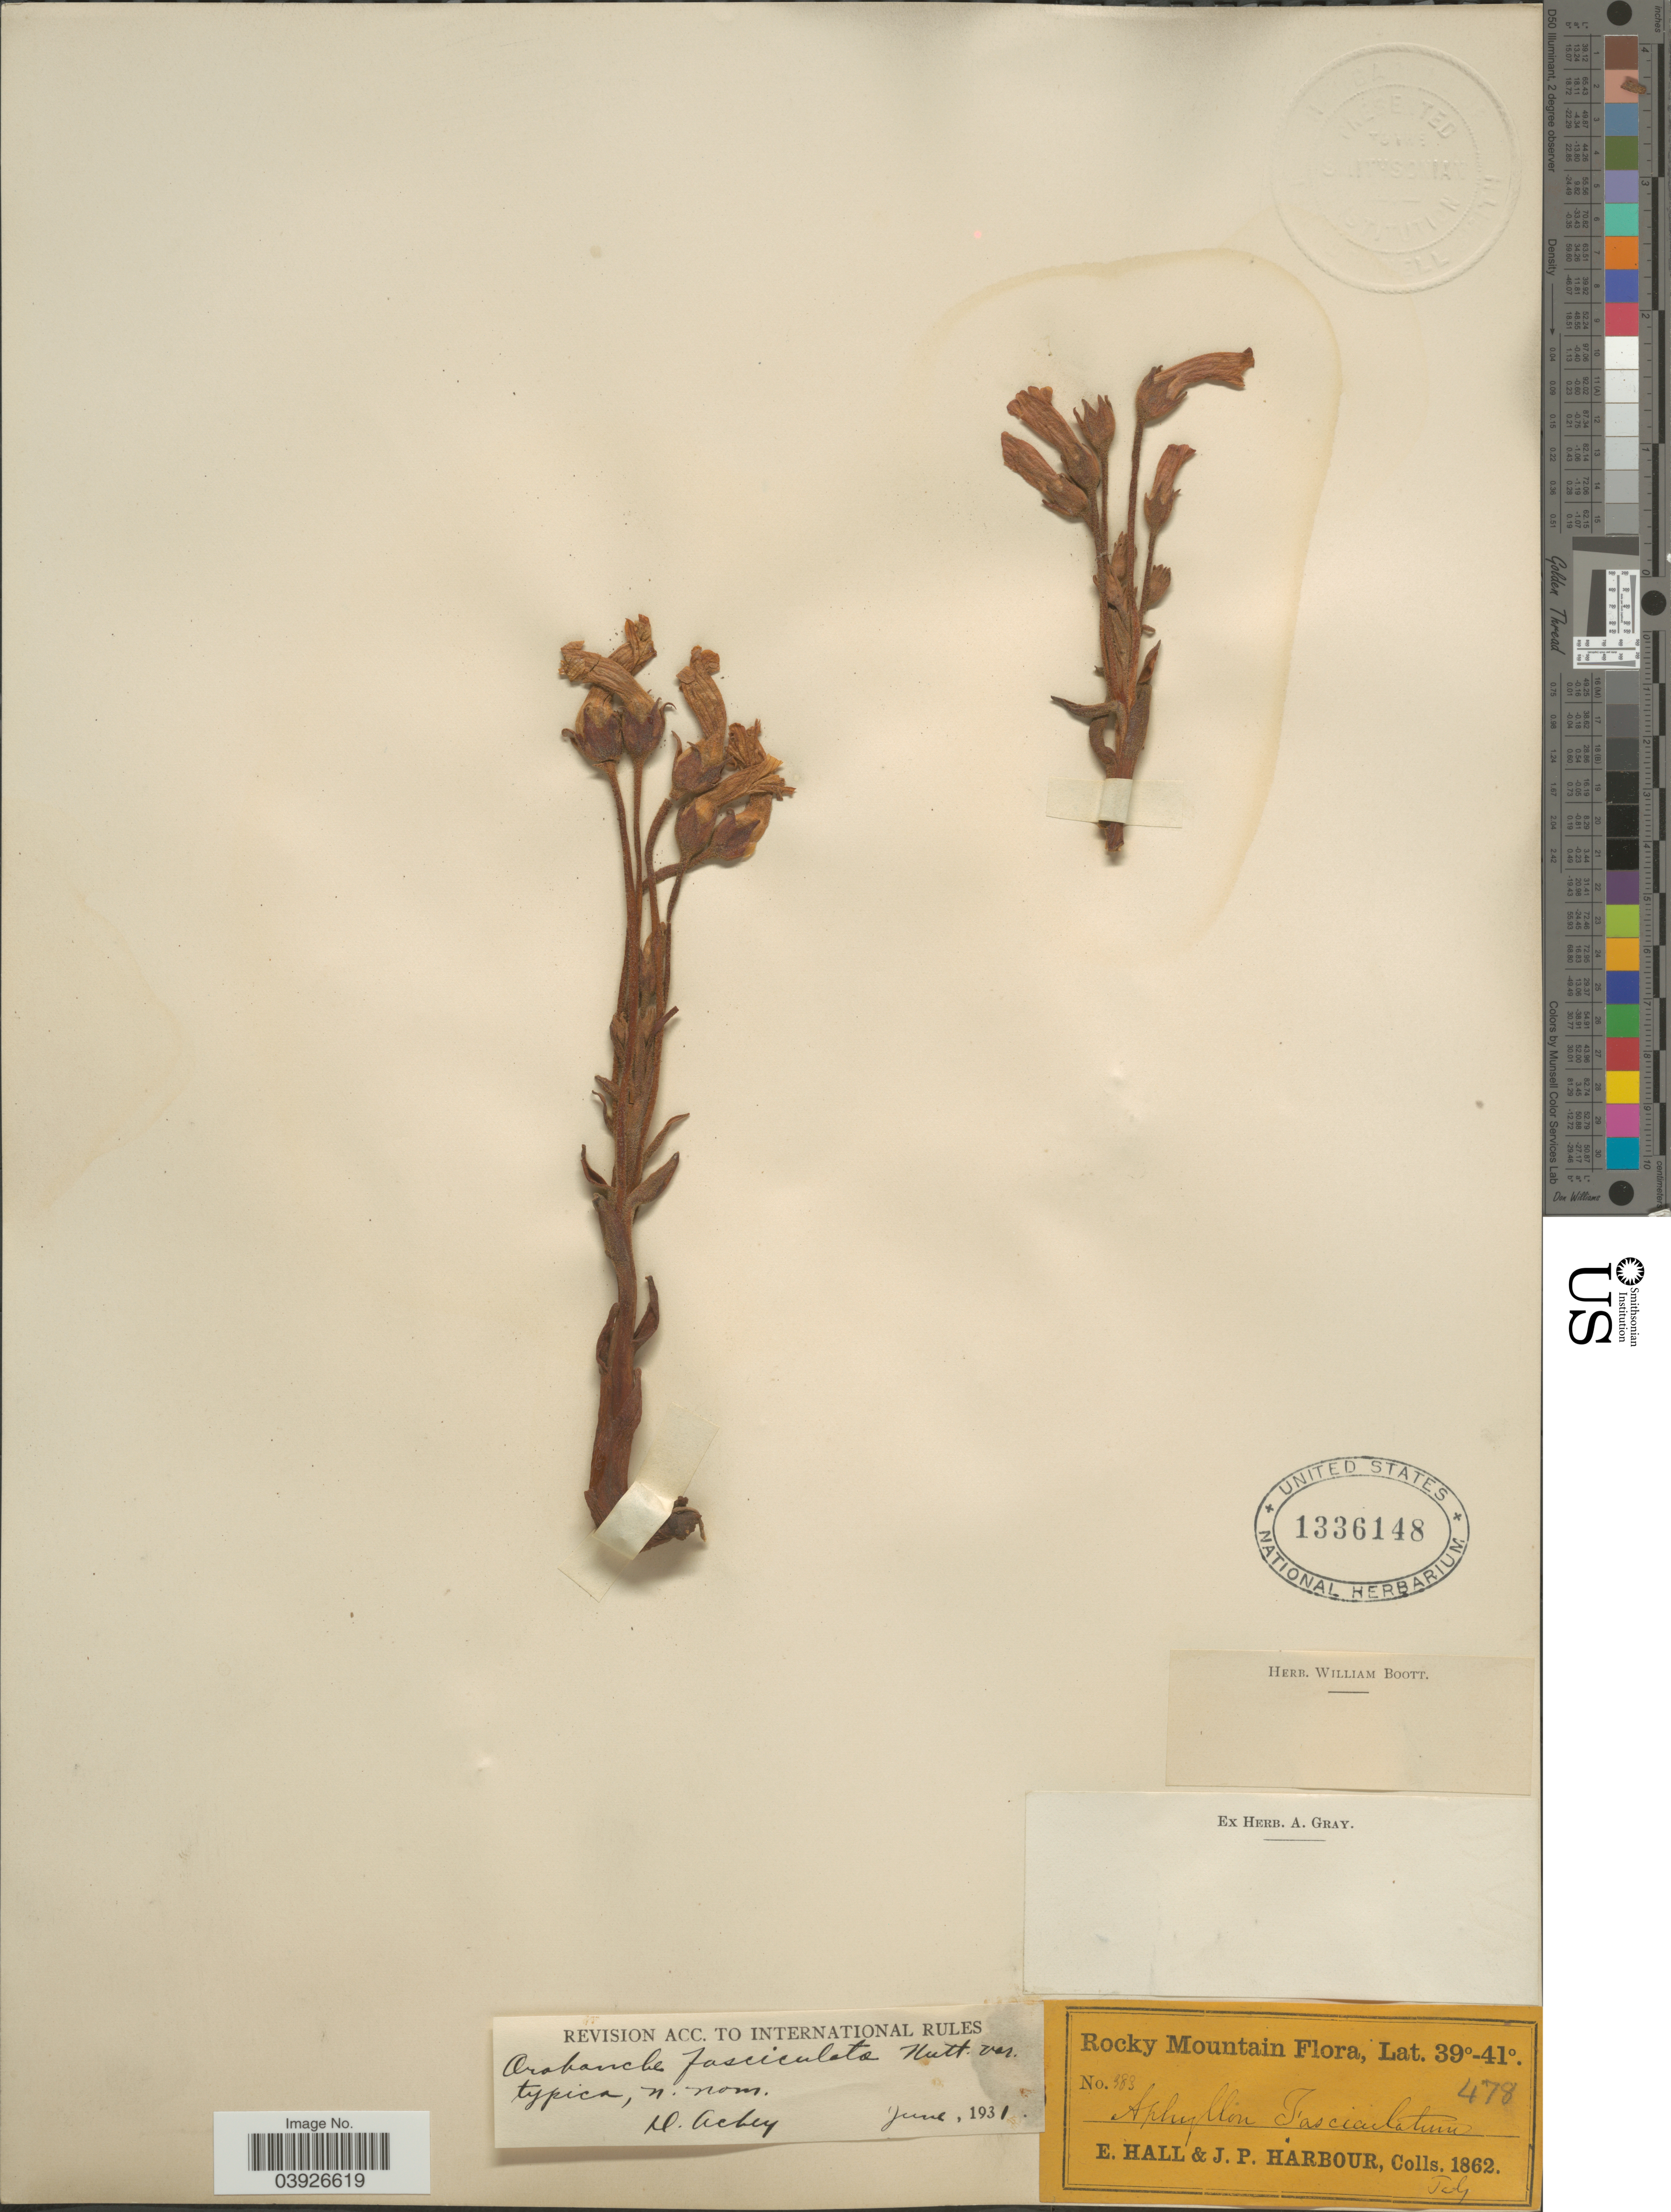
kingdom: Plantae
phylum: Tracheophyta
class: Magnoliopsida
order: Lamiales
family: Orobanchaceae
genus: Aphyllon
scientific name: Aphyllon fasciculatum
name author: (Nutt.) Torr. & A. Gray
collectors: E. Hall & J. Harbour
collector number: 383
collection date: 1862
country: United States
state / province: Colorado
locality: Rocky Mountain.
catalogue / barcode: US 1336148